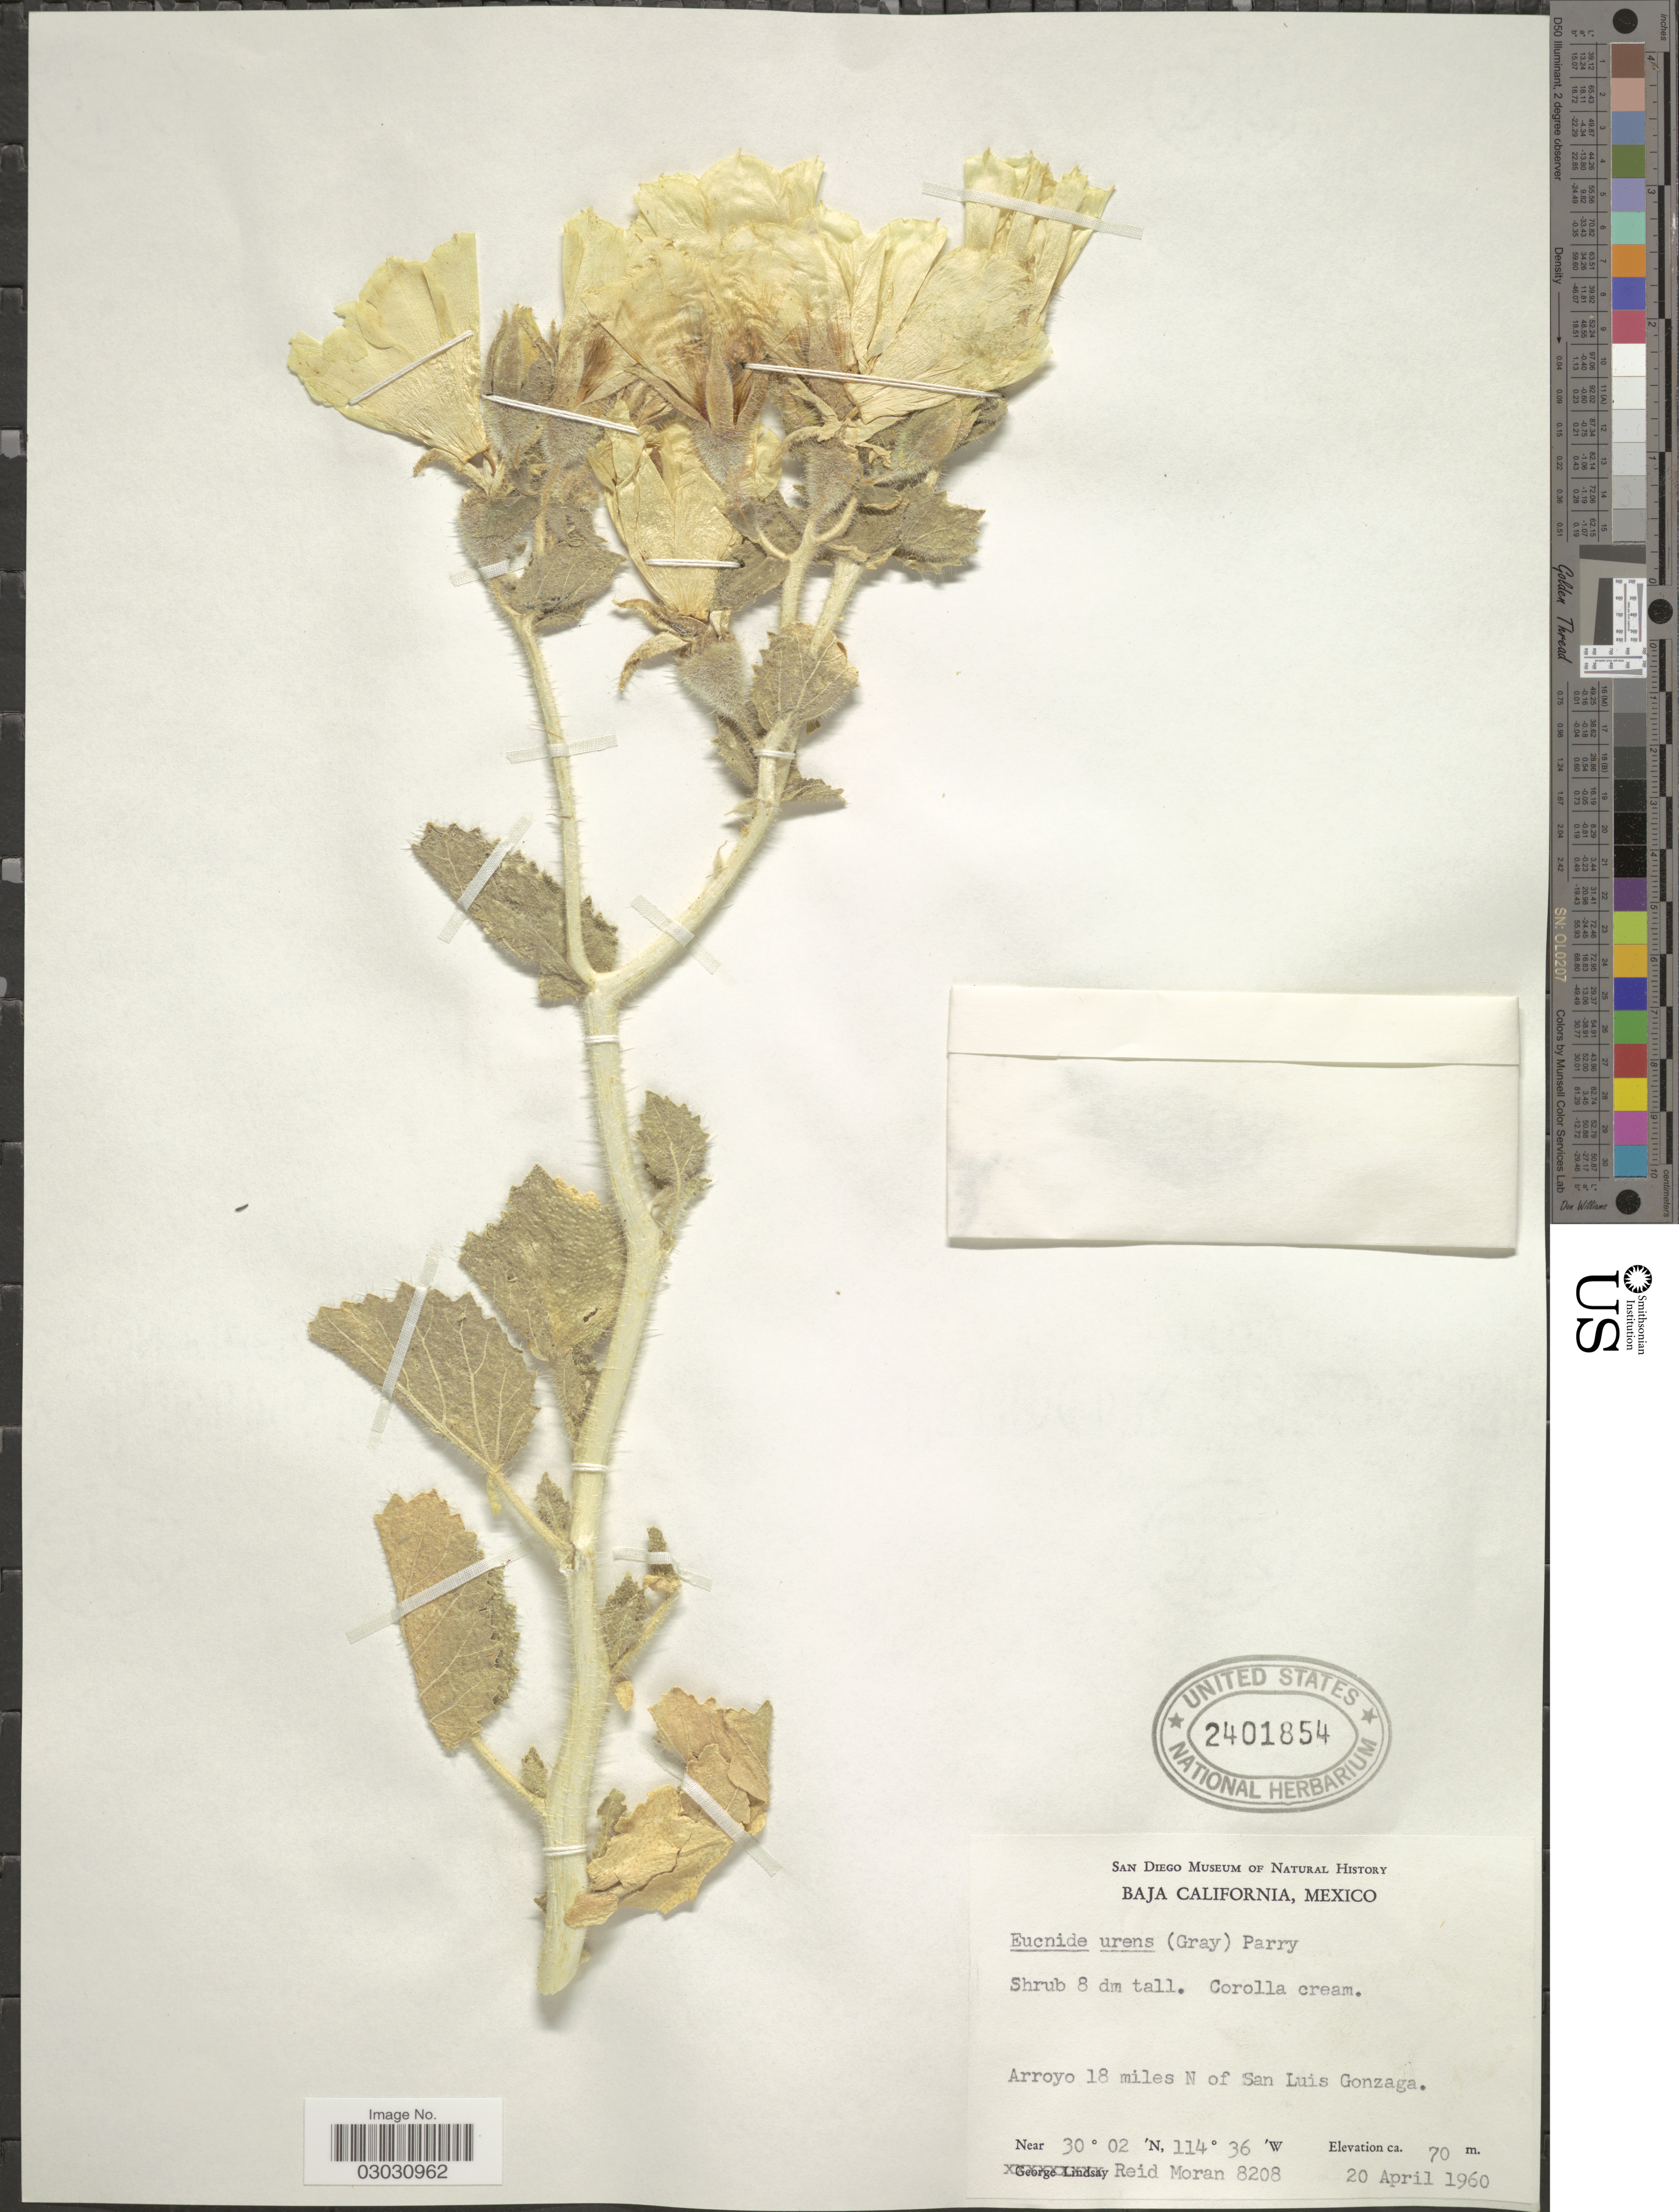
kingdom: Plantae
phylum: Tracheophyta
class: Magnoliopsida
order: Cornales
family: Loasaceae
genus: Eucnide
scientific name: Eucnide urens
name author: Parry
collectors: R. Moran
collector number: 8208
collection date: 1960-04-20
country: Mexico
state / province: Baja California Norte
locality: Arroyo 18 miles N of San Luis Gonzaga.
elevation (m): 70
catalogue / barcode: US 2401854